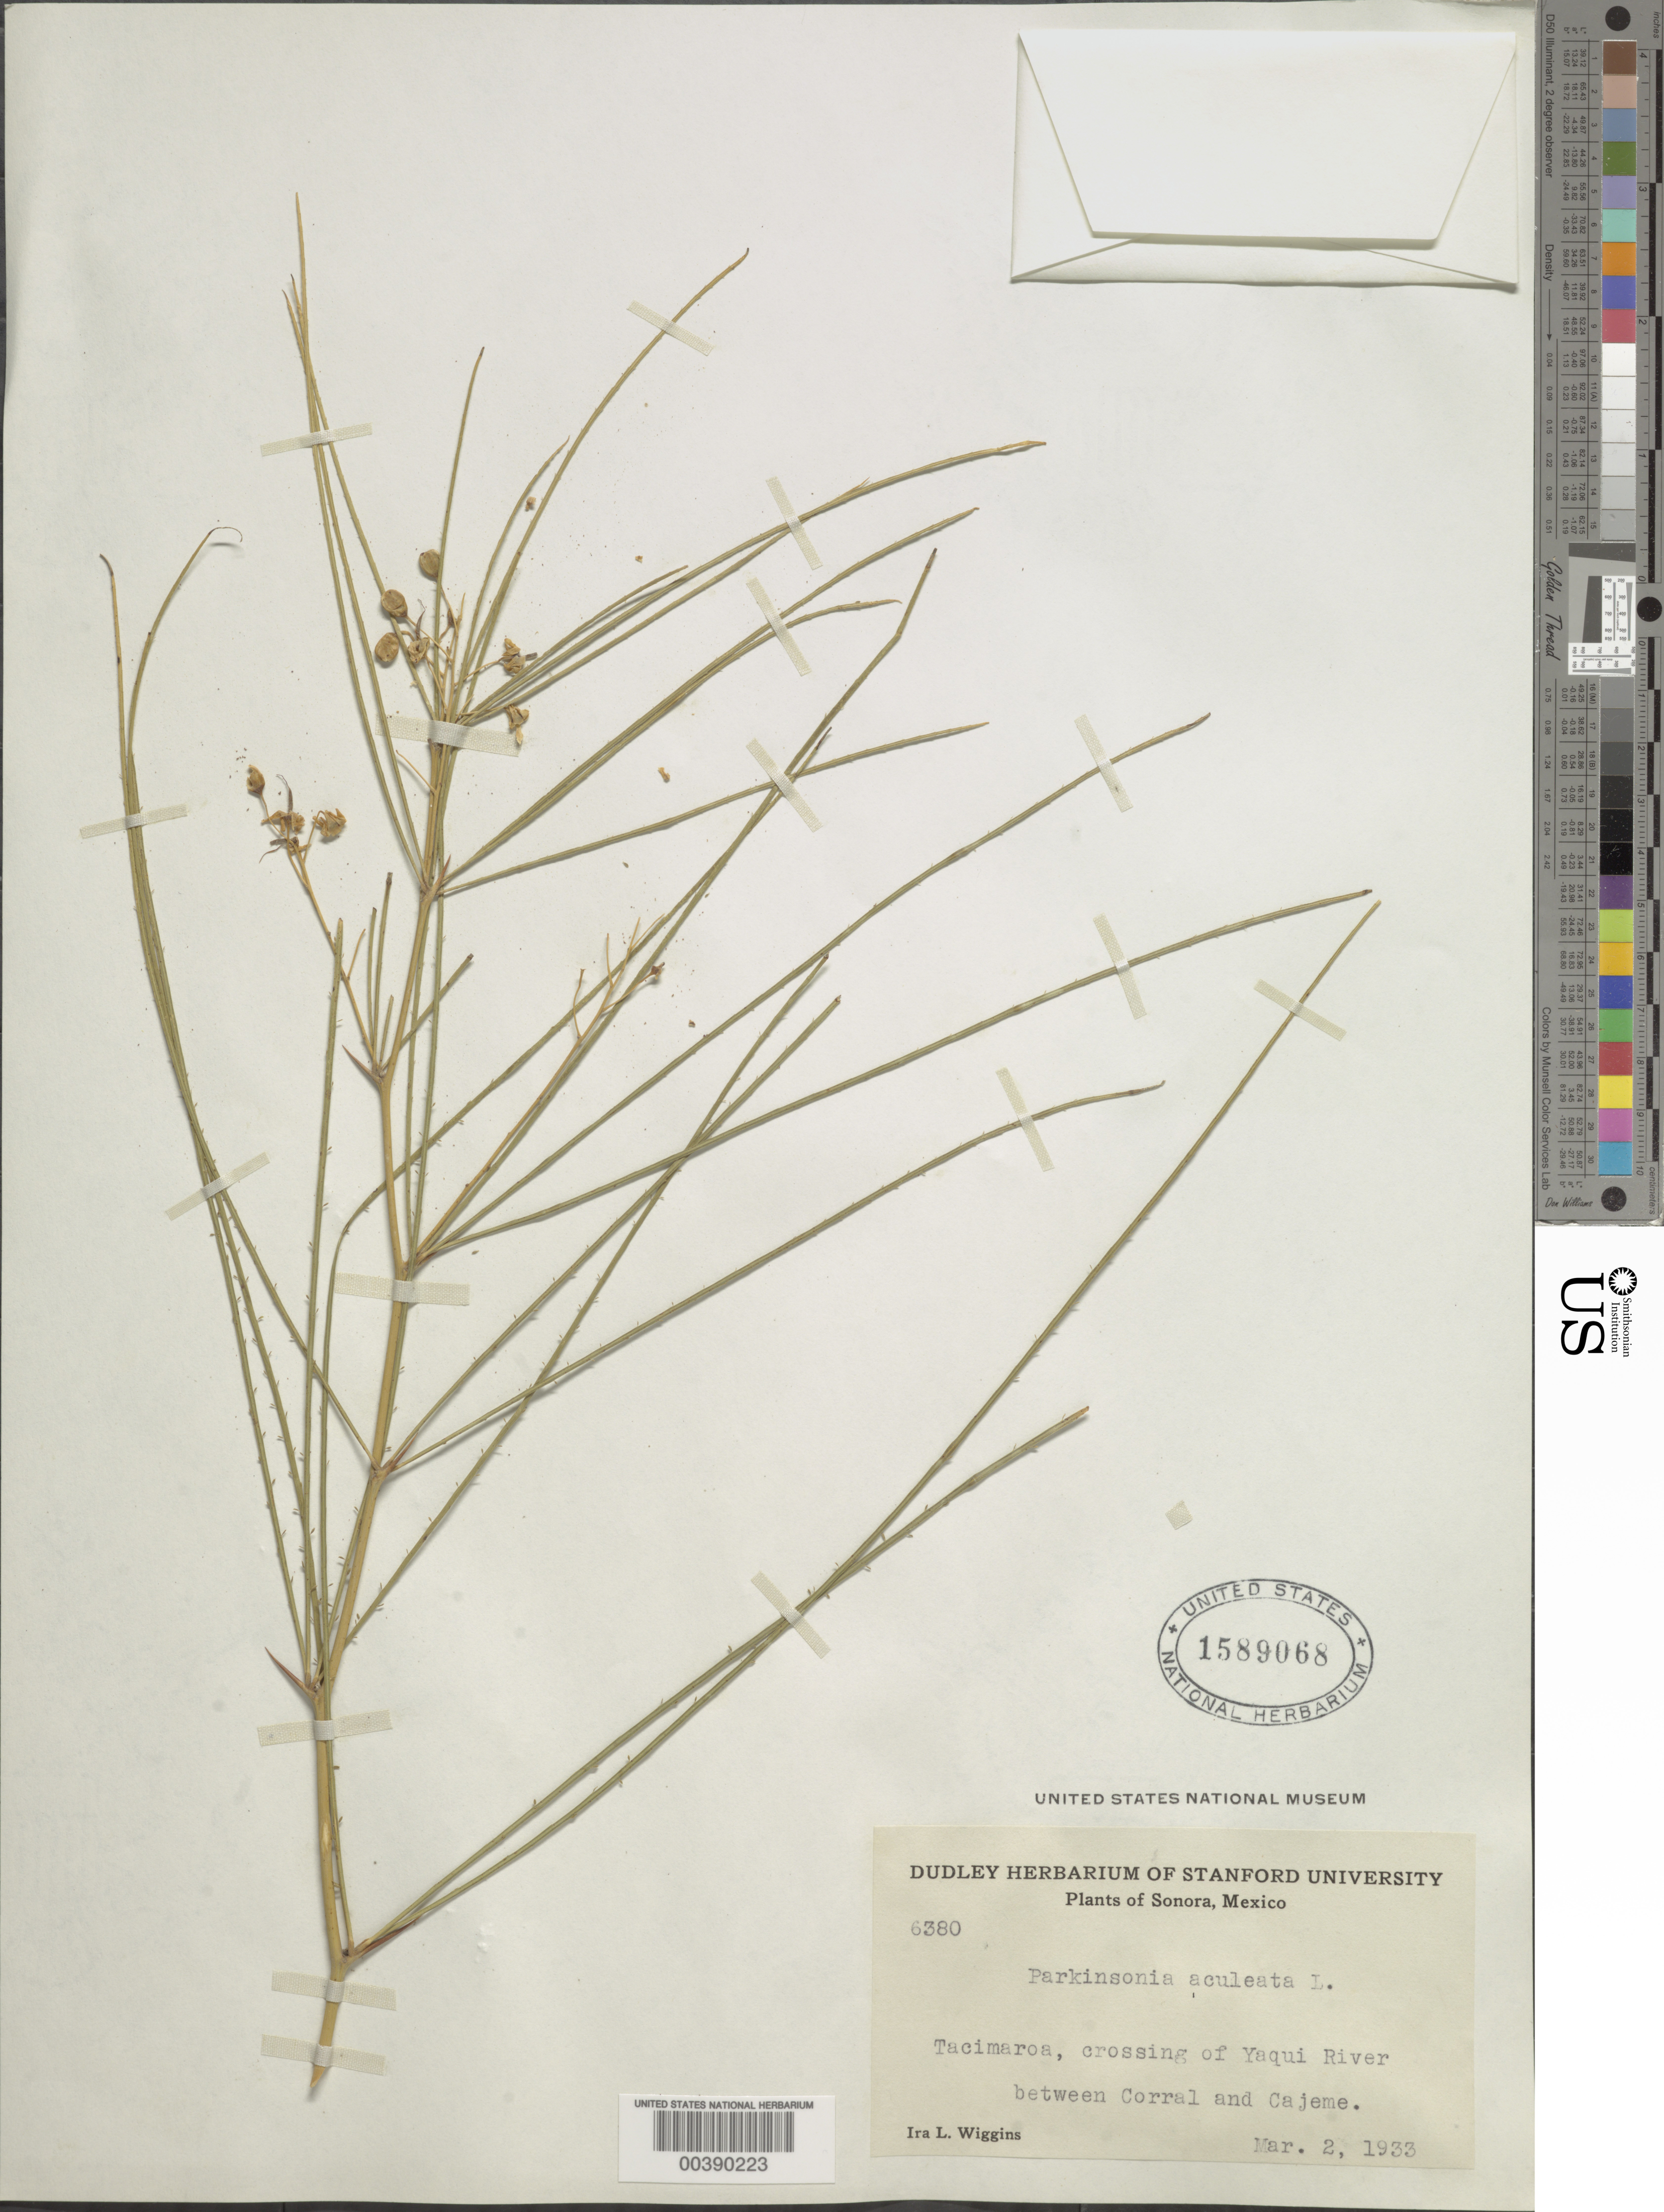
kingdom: Plantae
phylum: Tracheophyta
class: Magnoliopsida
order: Fabales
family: Fabaceae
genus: Parkinsonia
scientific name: Parkinsonia aculeata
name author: L.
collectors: I. L. Wiggins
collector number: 6380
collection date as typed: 02 Mar 1933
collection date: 1933-03-02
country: Mexico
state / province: Sonora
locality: Tacimoroa, crossing of yaqui river between corral and cajeme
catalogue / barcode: US 1589068